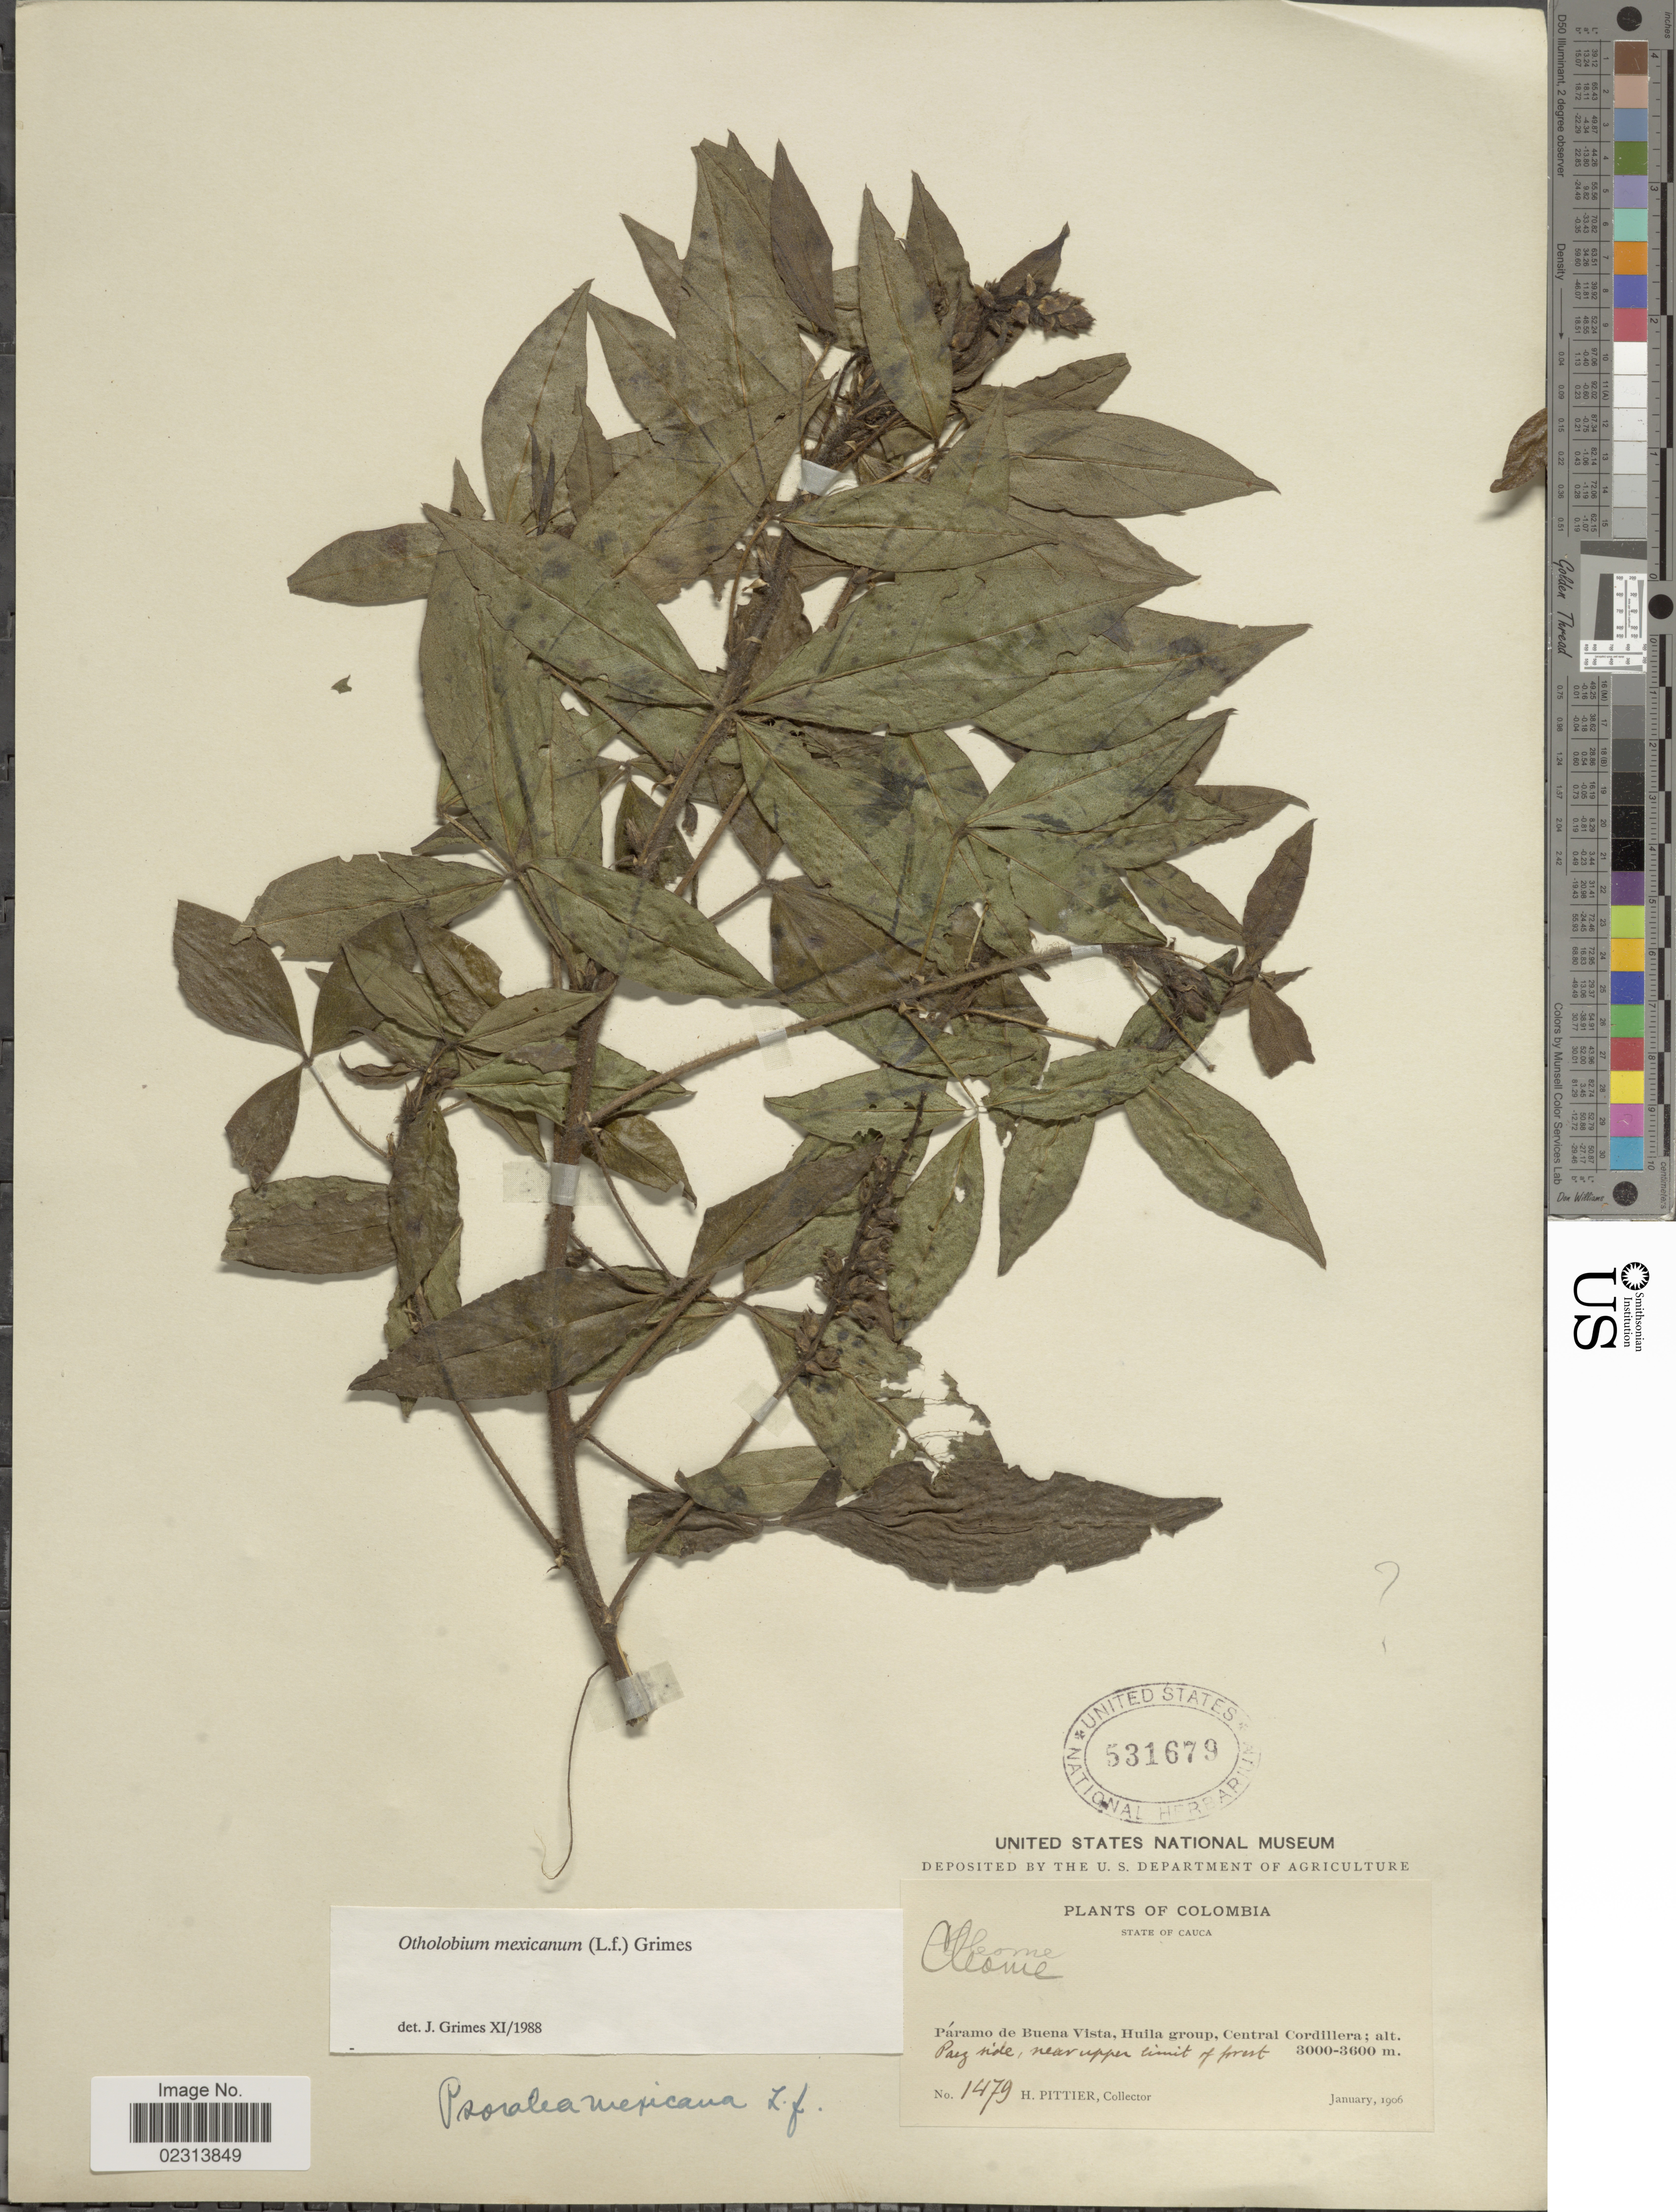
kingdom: Plantae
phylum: Tracheophyta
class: Magnoliopsida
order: Fabales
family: Fabaceae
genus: Otholobium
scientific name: Otholobium mexicanum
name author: (L. f.) J.W. Grimes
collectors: H. F. Pittier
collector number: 1479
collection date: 1906-01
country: Colombia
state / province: Cauca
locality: State of Cauca, Paramo de Buena Vista, Huila group, Central Cordillera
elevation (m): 3000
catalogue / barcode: US 531679